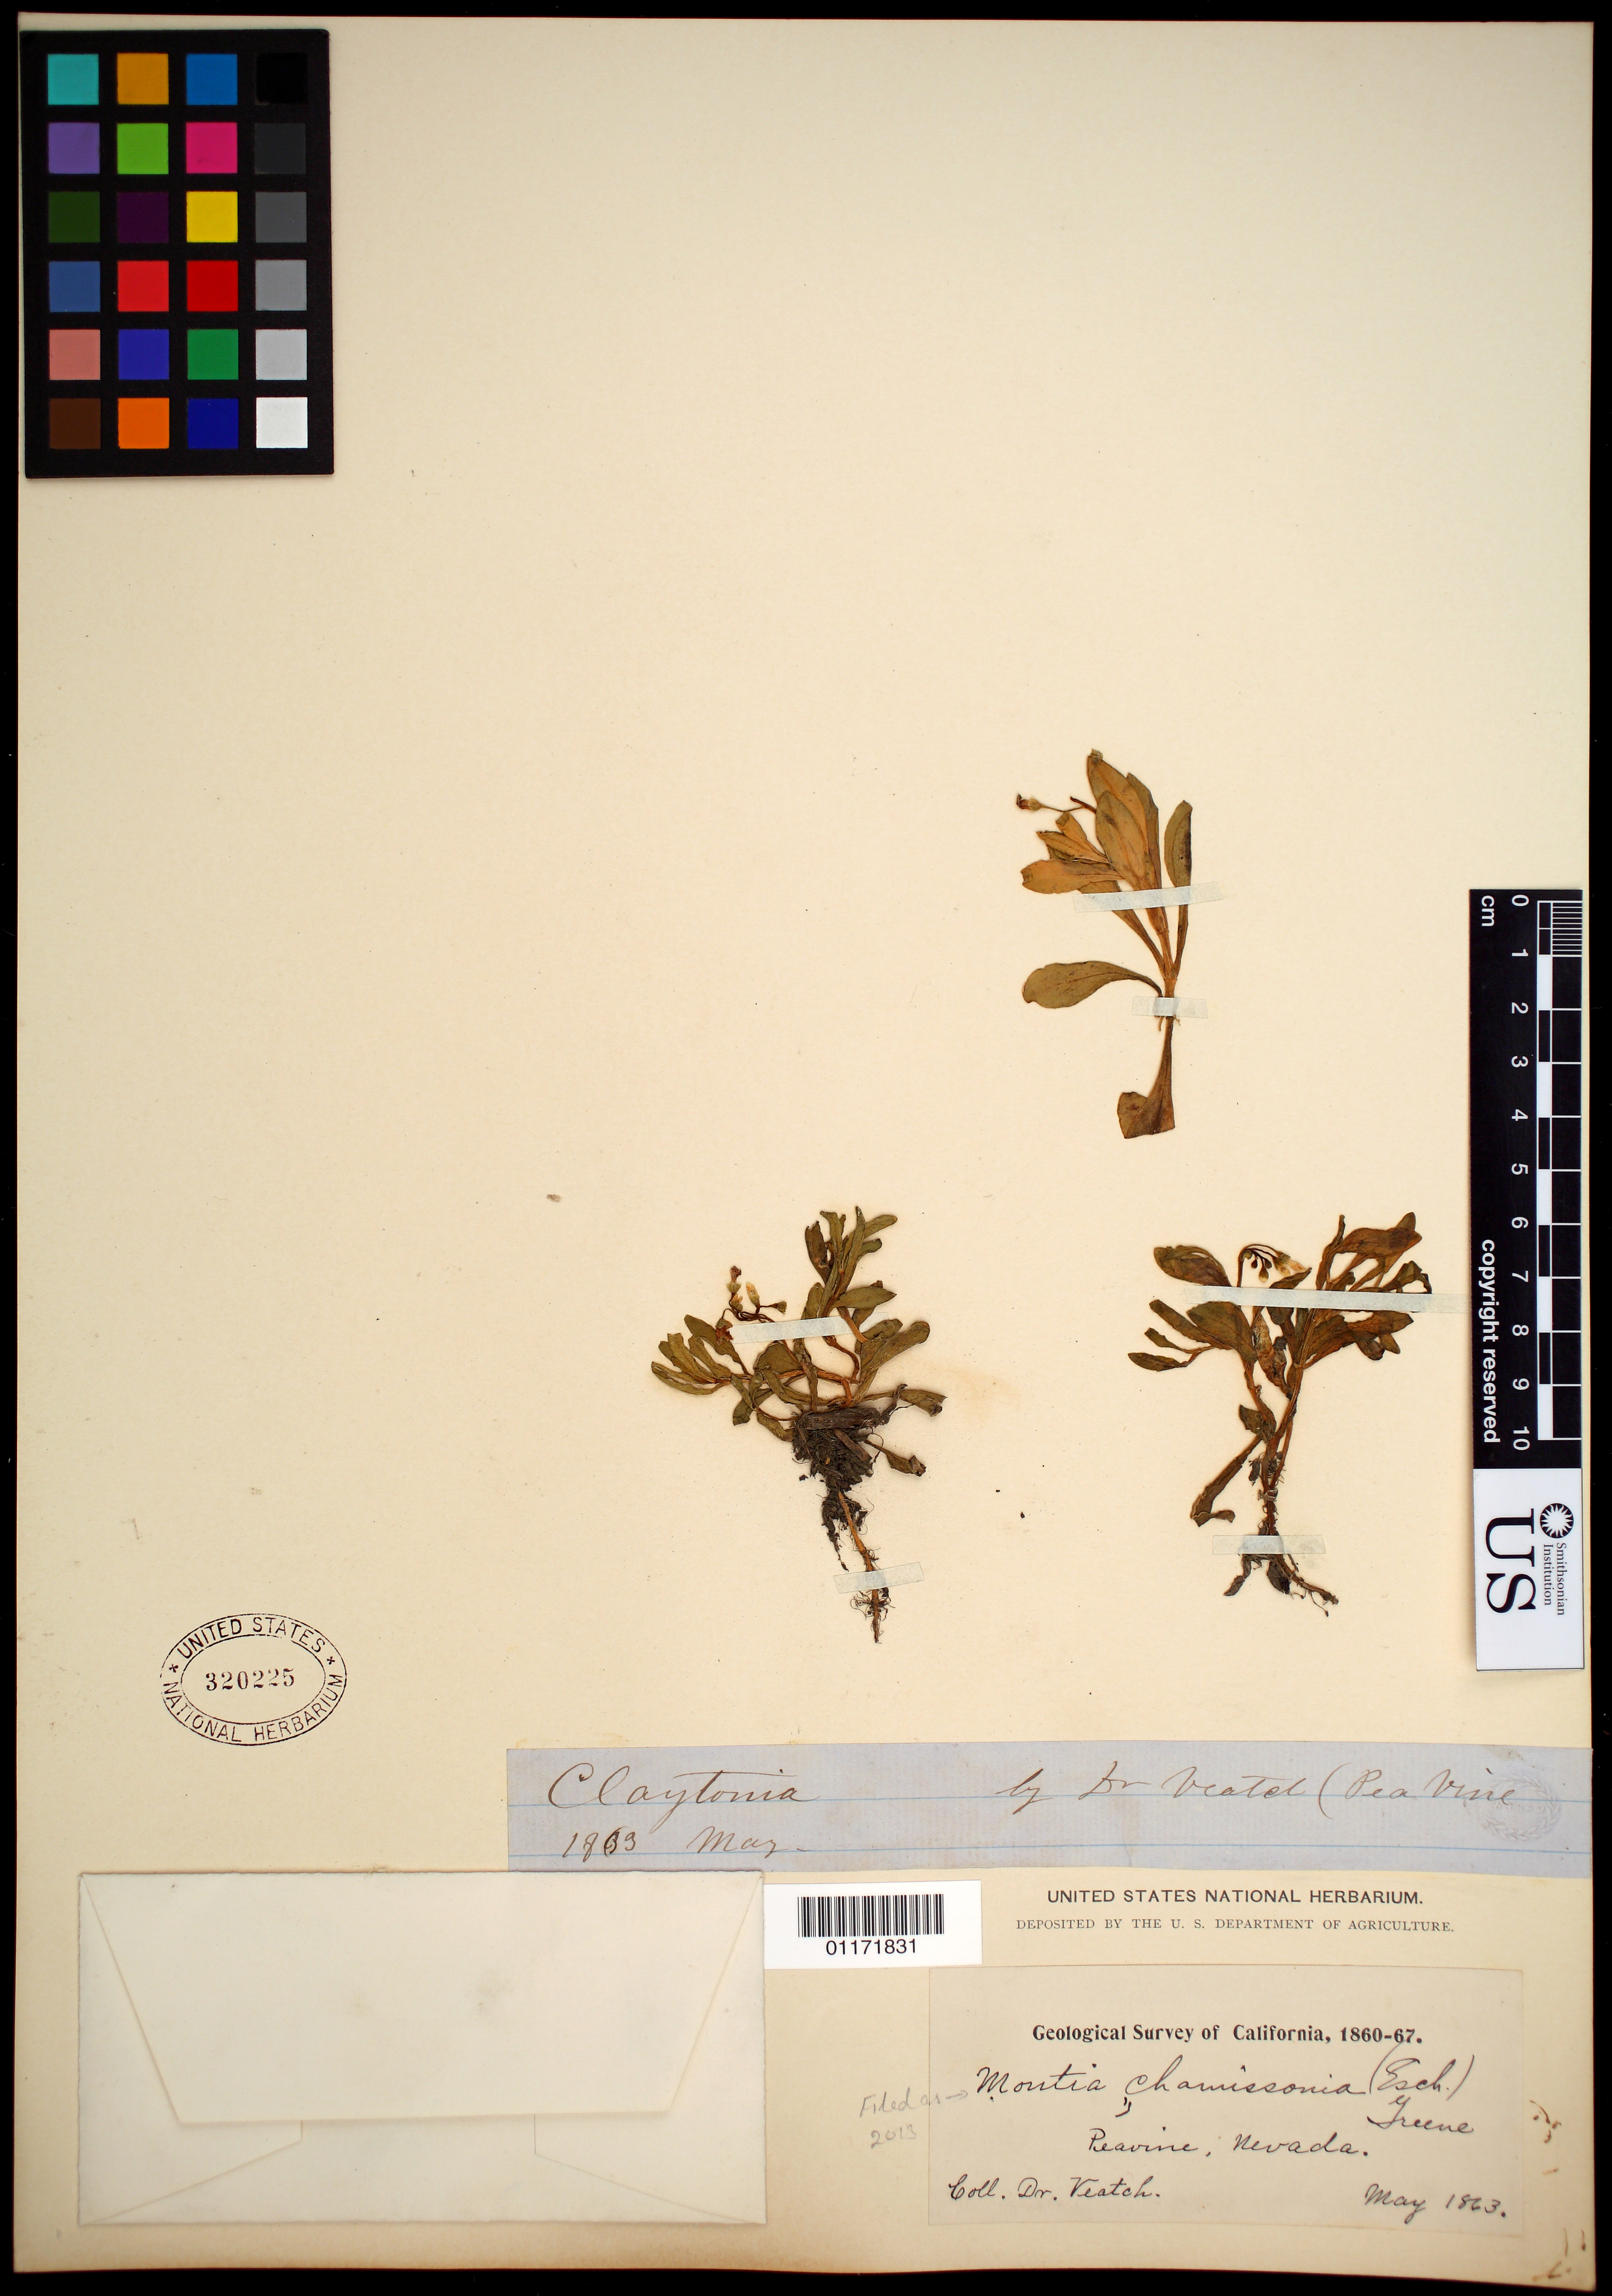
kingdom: Plantae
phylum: Tracheophyta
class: Magnoliopsida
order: Caryophyllales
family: Montiaceae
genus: Montia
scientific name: Montia chamissoi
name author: (Ledeb. ex Spreng.) Greene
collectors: Veatch, --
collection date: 1863-05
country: United States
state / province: Nevada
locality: Peavine.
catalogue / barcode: US 320225